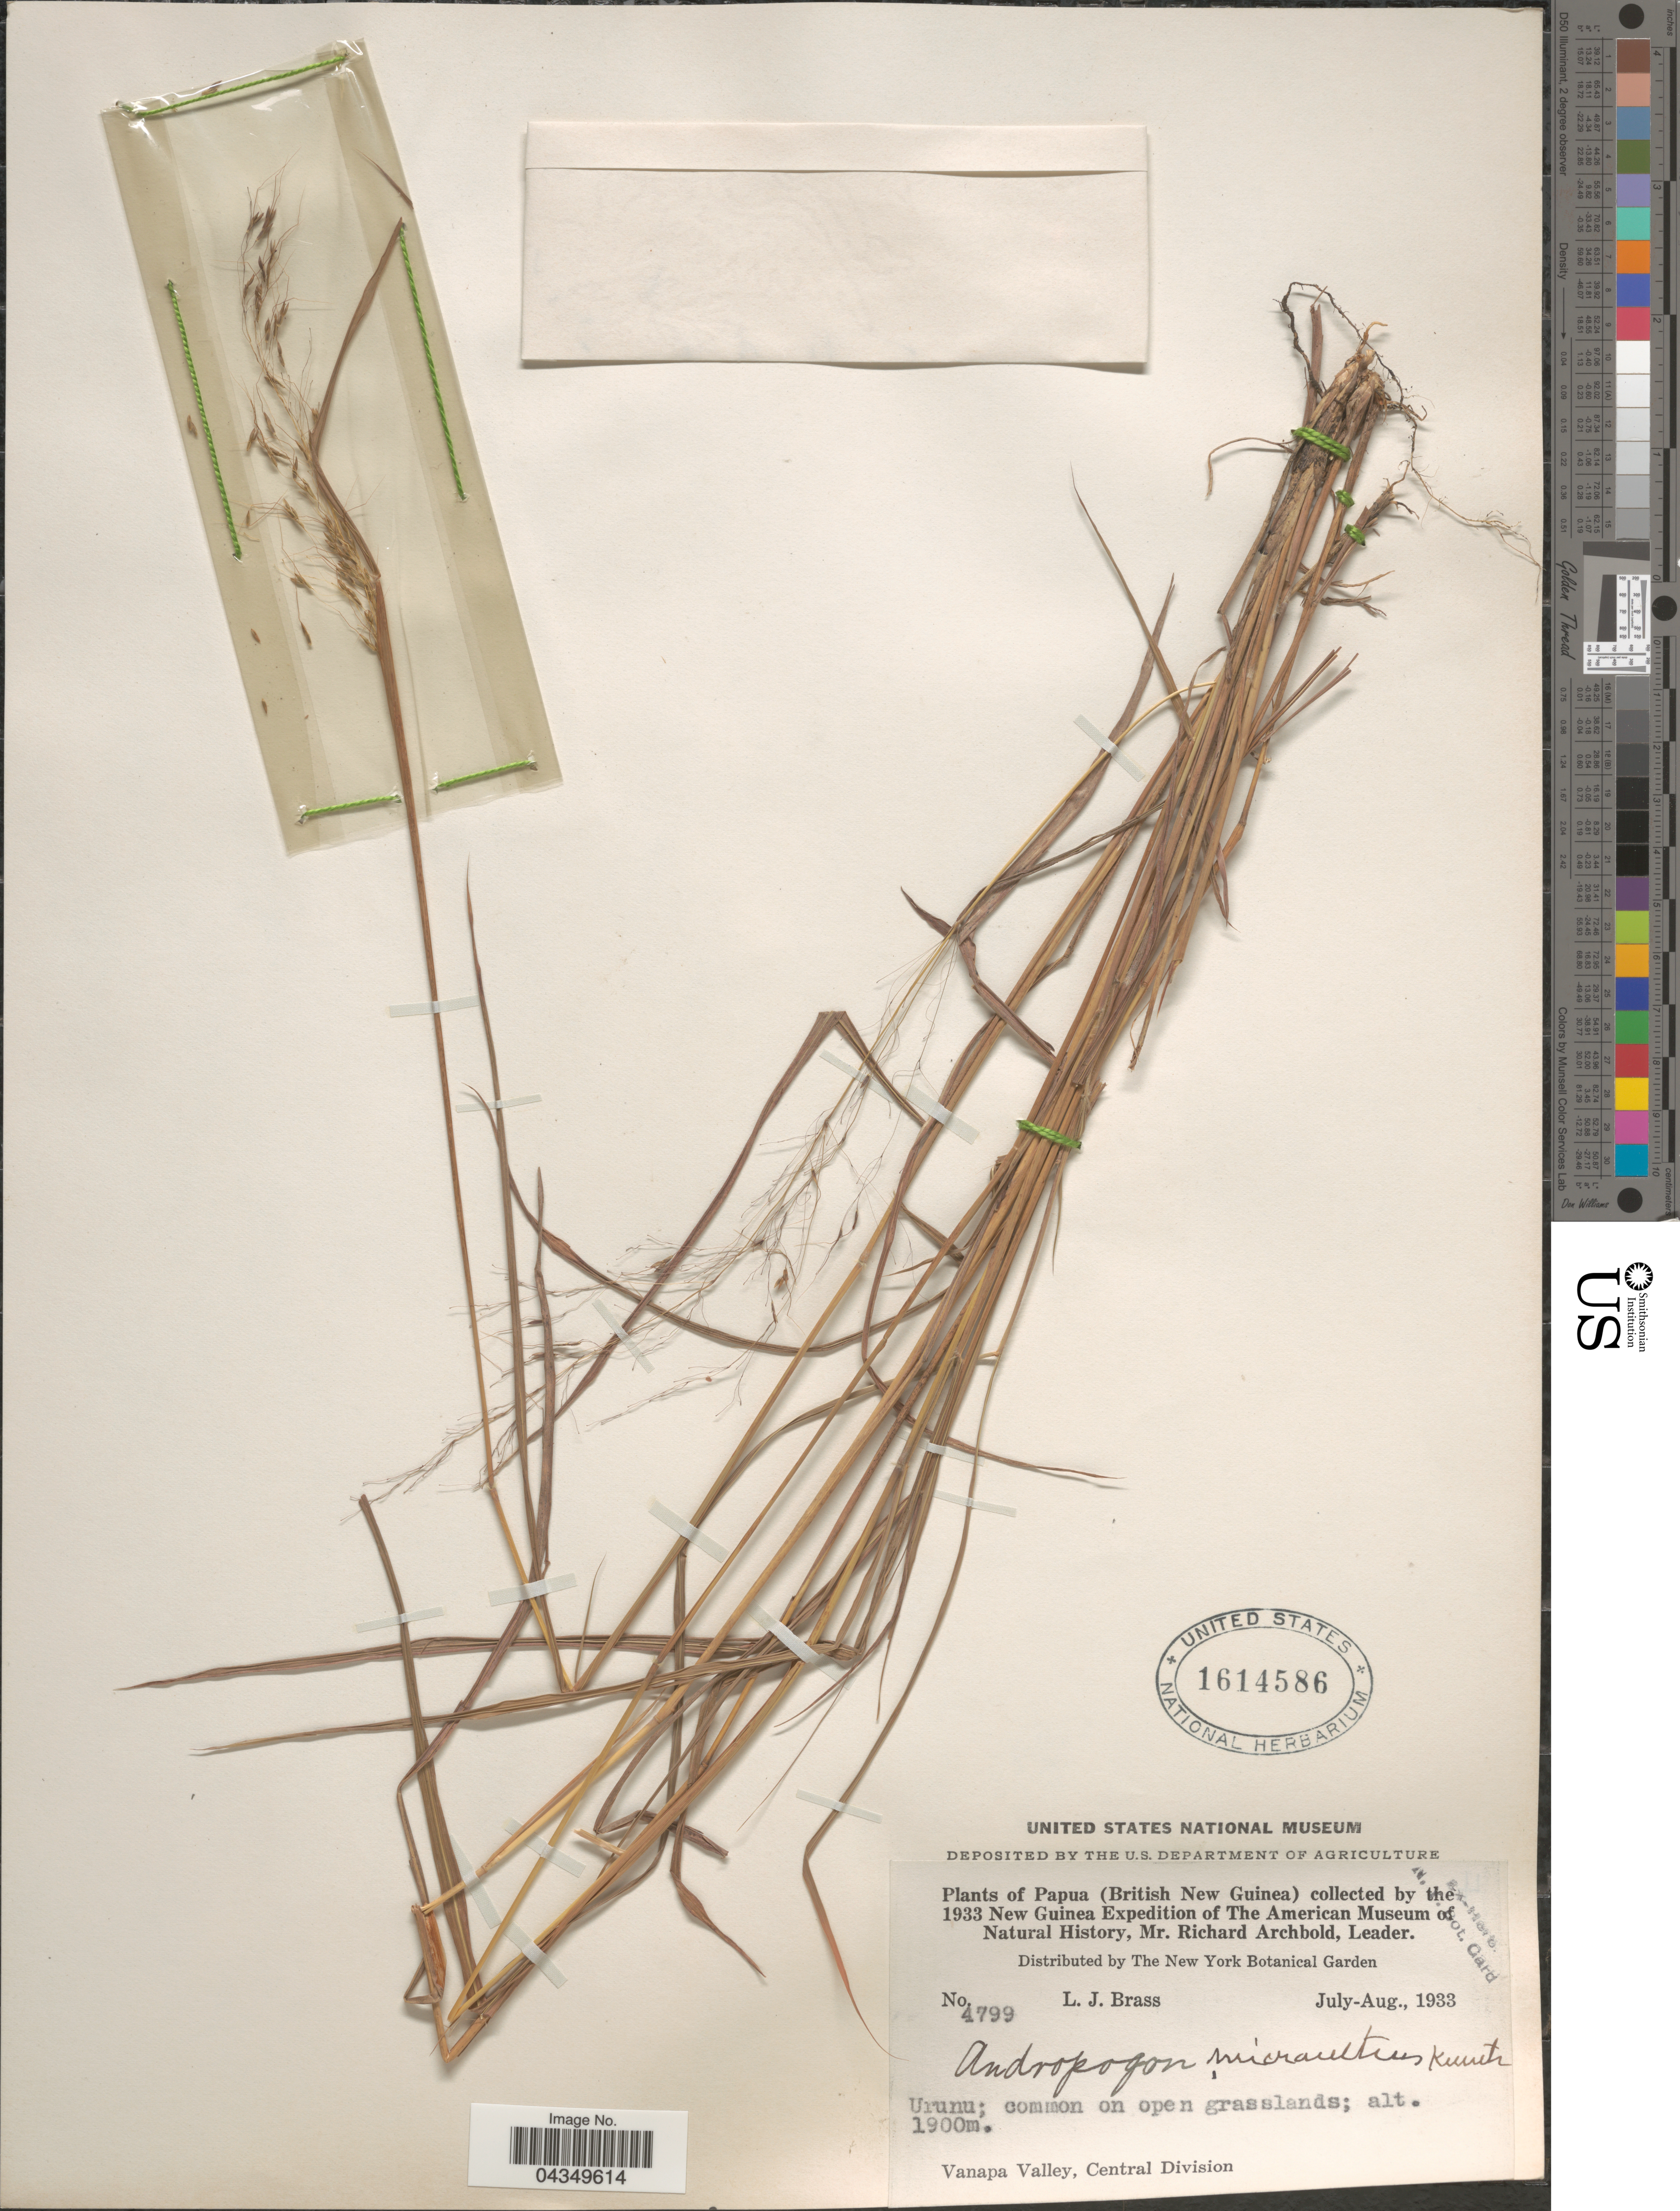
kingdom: Plantae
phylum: Tracheophyta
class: Liliopsida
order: Poales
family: Poaceae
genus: Capillipedium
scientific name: Capillipedium parviflorum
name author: (R. Br.) Stapf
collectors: L. J. Brass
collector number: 4799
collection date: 1933-07/1933-08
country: Papua New Guinea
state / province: Central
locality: Papua (British New Guinea) the 1933 New Guinea Expedition of The American Museum of Natural History. Vanapa Valley, Central Division.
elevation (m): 1900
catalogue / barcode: US 1614586